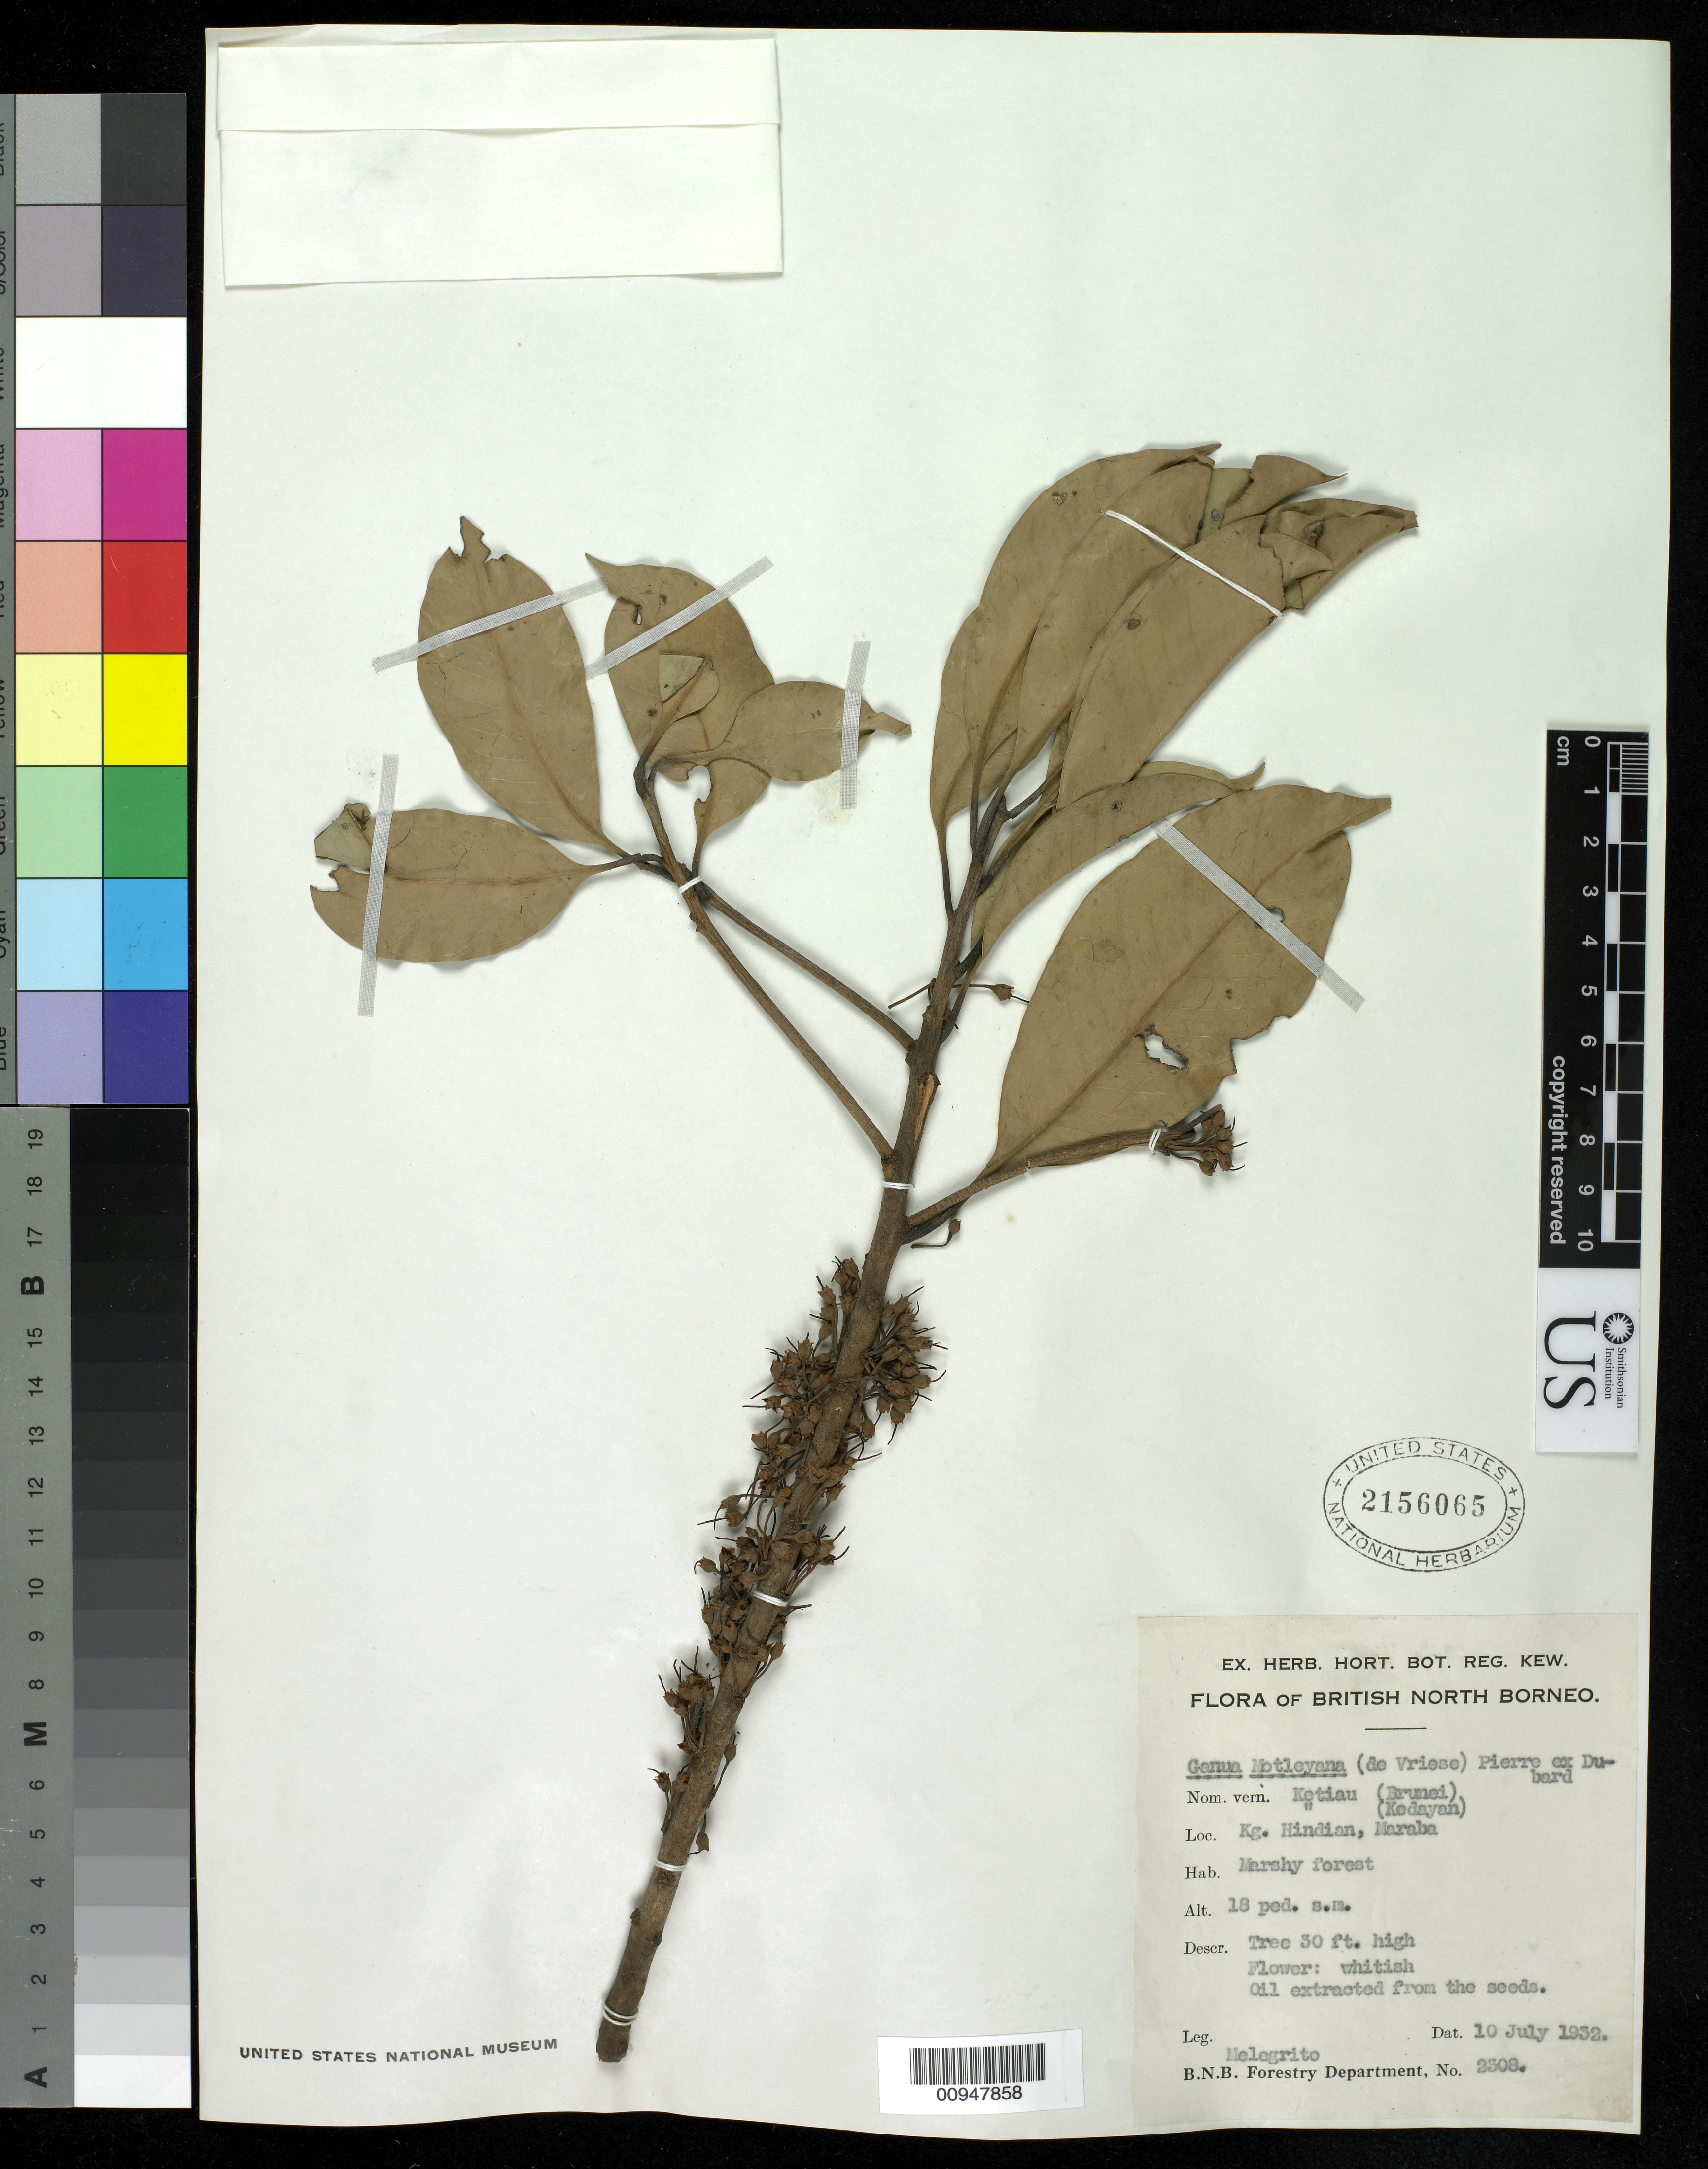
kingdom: Plantae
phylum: Tracheophyta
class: Magnoliopsida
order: Ericales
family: Sapotaceae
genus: Madhuca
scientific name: Madhuca motleyana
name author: (J.F. Macbr.) de Vriese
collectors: Melegrito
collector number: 2308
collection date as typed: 10 Jul 1931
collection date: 1931-07-10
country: Malaysia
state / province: Sabah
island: Borneo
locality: Kg. Hindian, Maraba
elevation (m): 18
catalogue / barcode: US 2156065